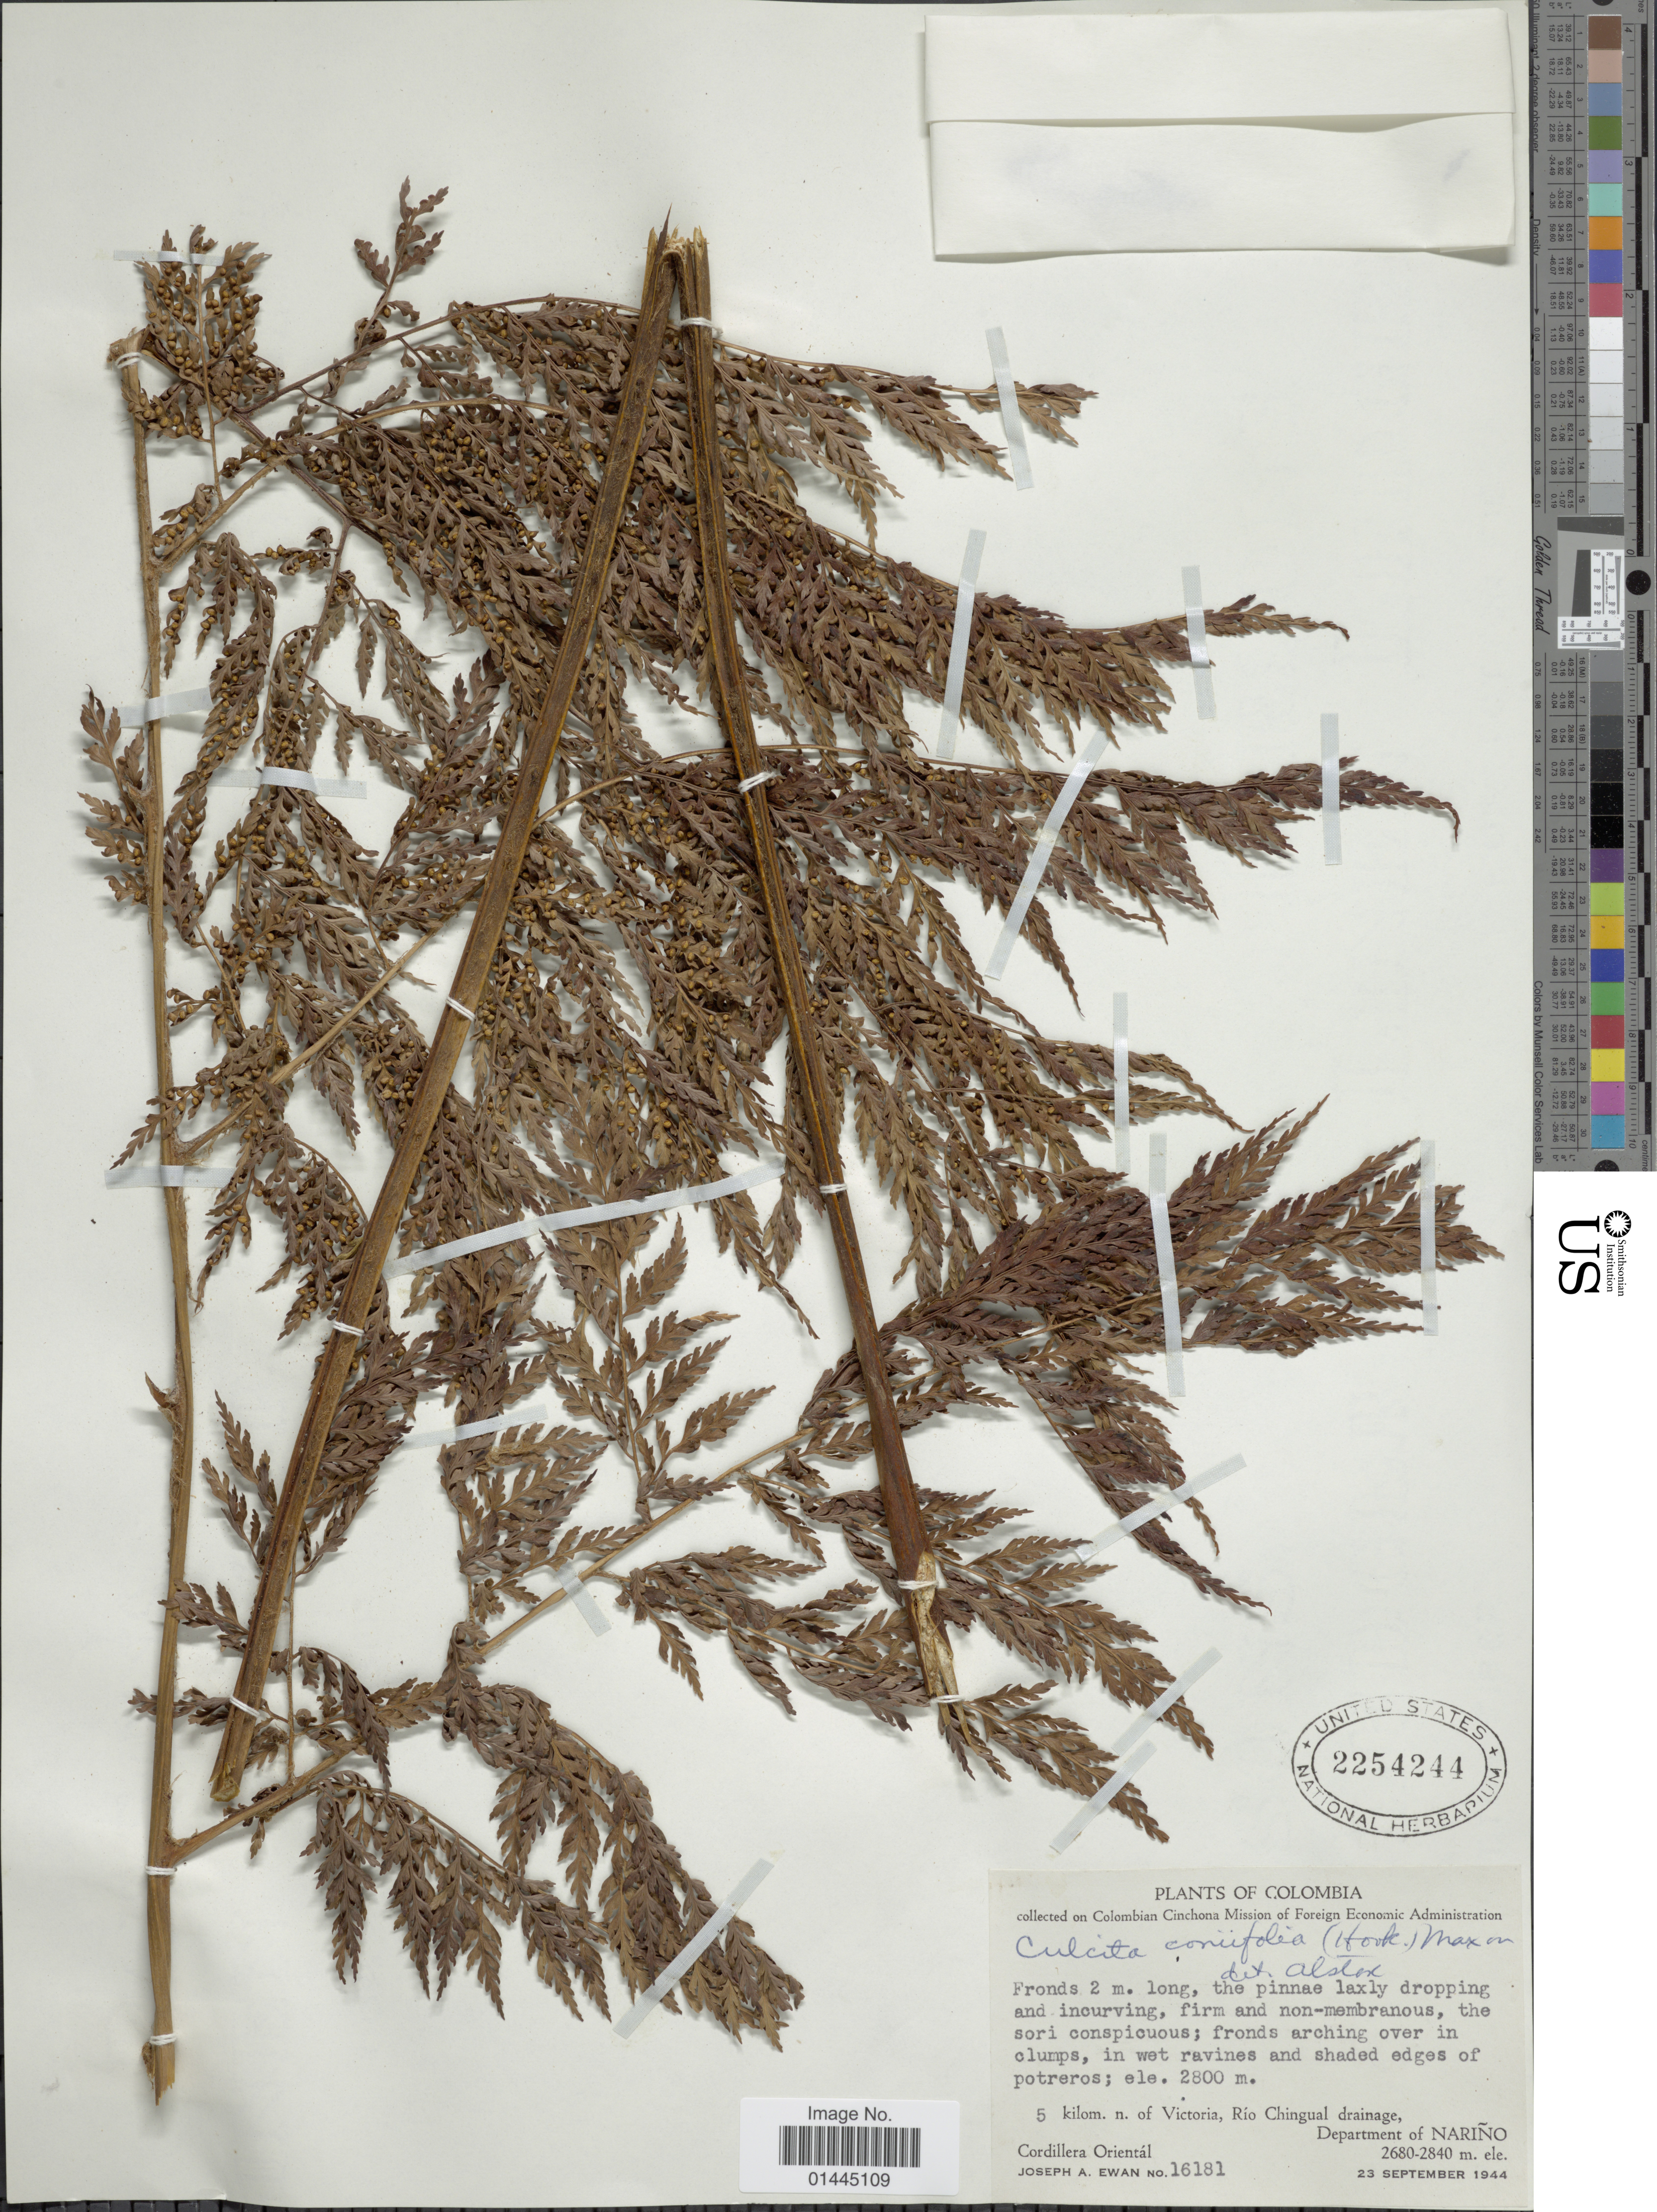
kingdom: Plantae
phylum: Tracheophyta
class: Polypodiopsida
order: Cyatheales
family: Culcitaceae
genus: Culcita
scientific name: Culcita coniifolia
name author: (Hook.) Maxon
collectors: J. A. Ewan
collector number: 16181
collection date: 1944-09-23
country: Colombia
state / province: Nariño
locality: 5 kilom. n. of Victoria, Rio Chingual drainage, Cordillera Oriental.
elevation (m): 2680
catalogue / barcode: US 2254244